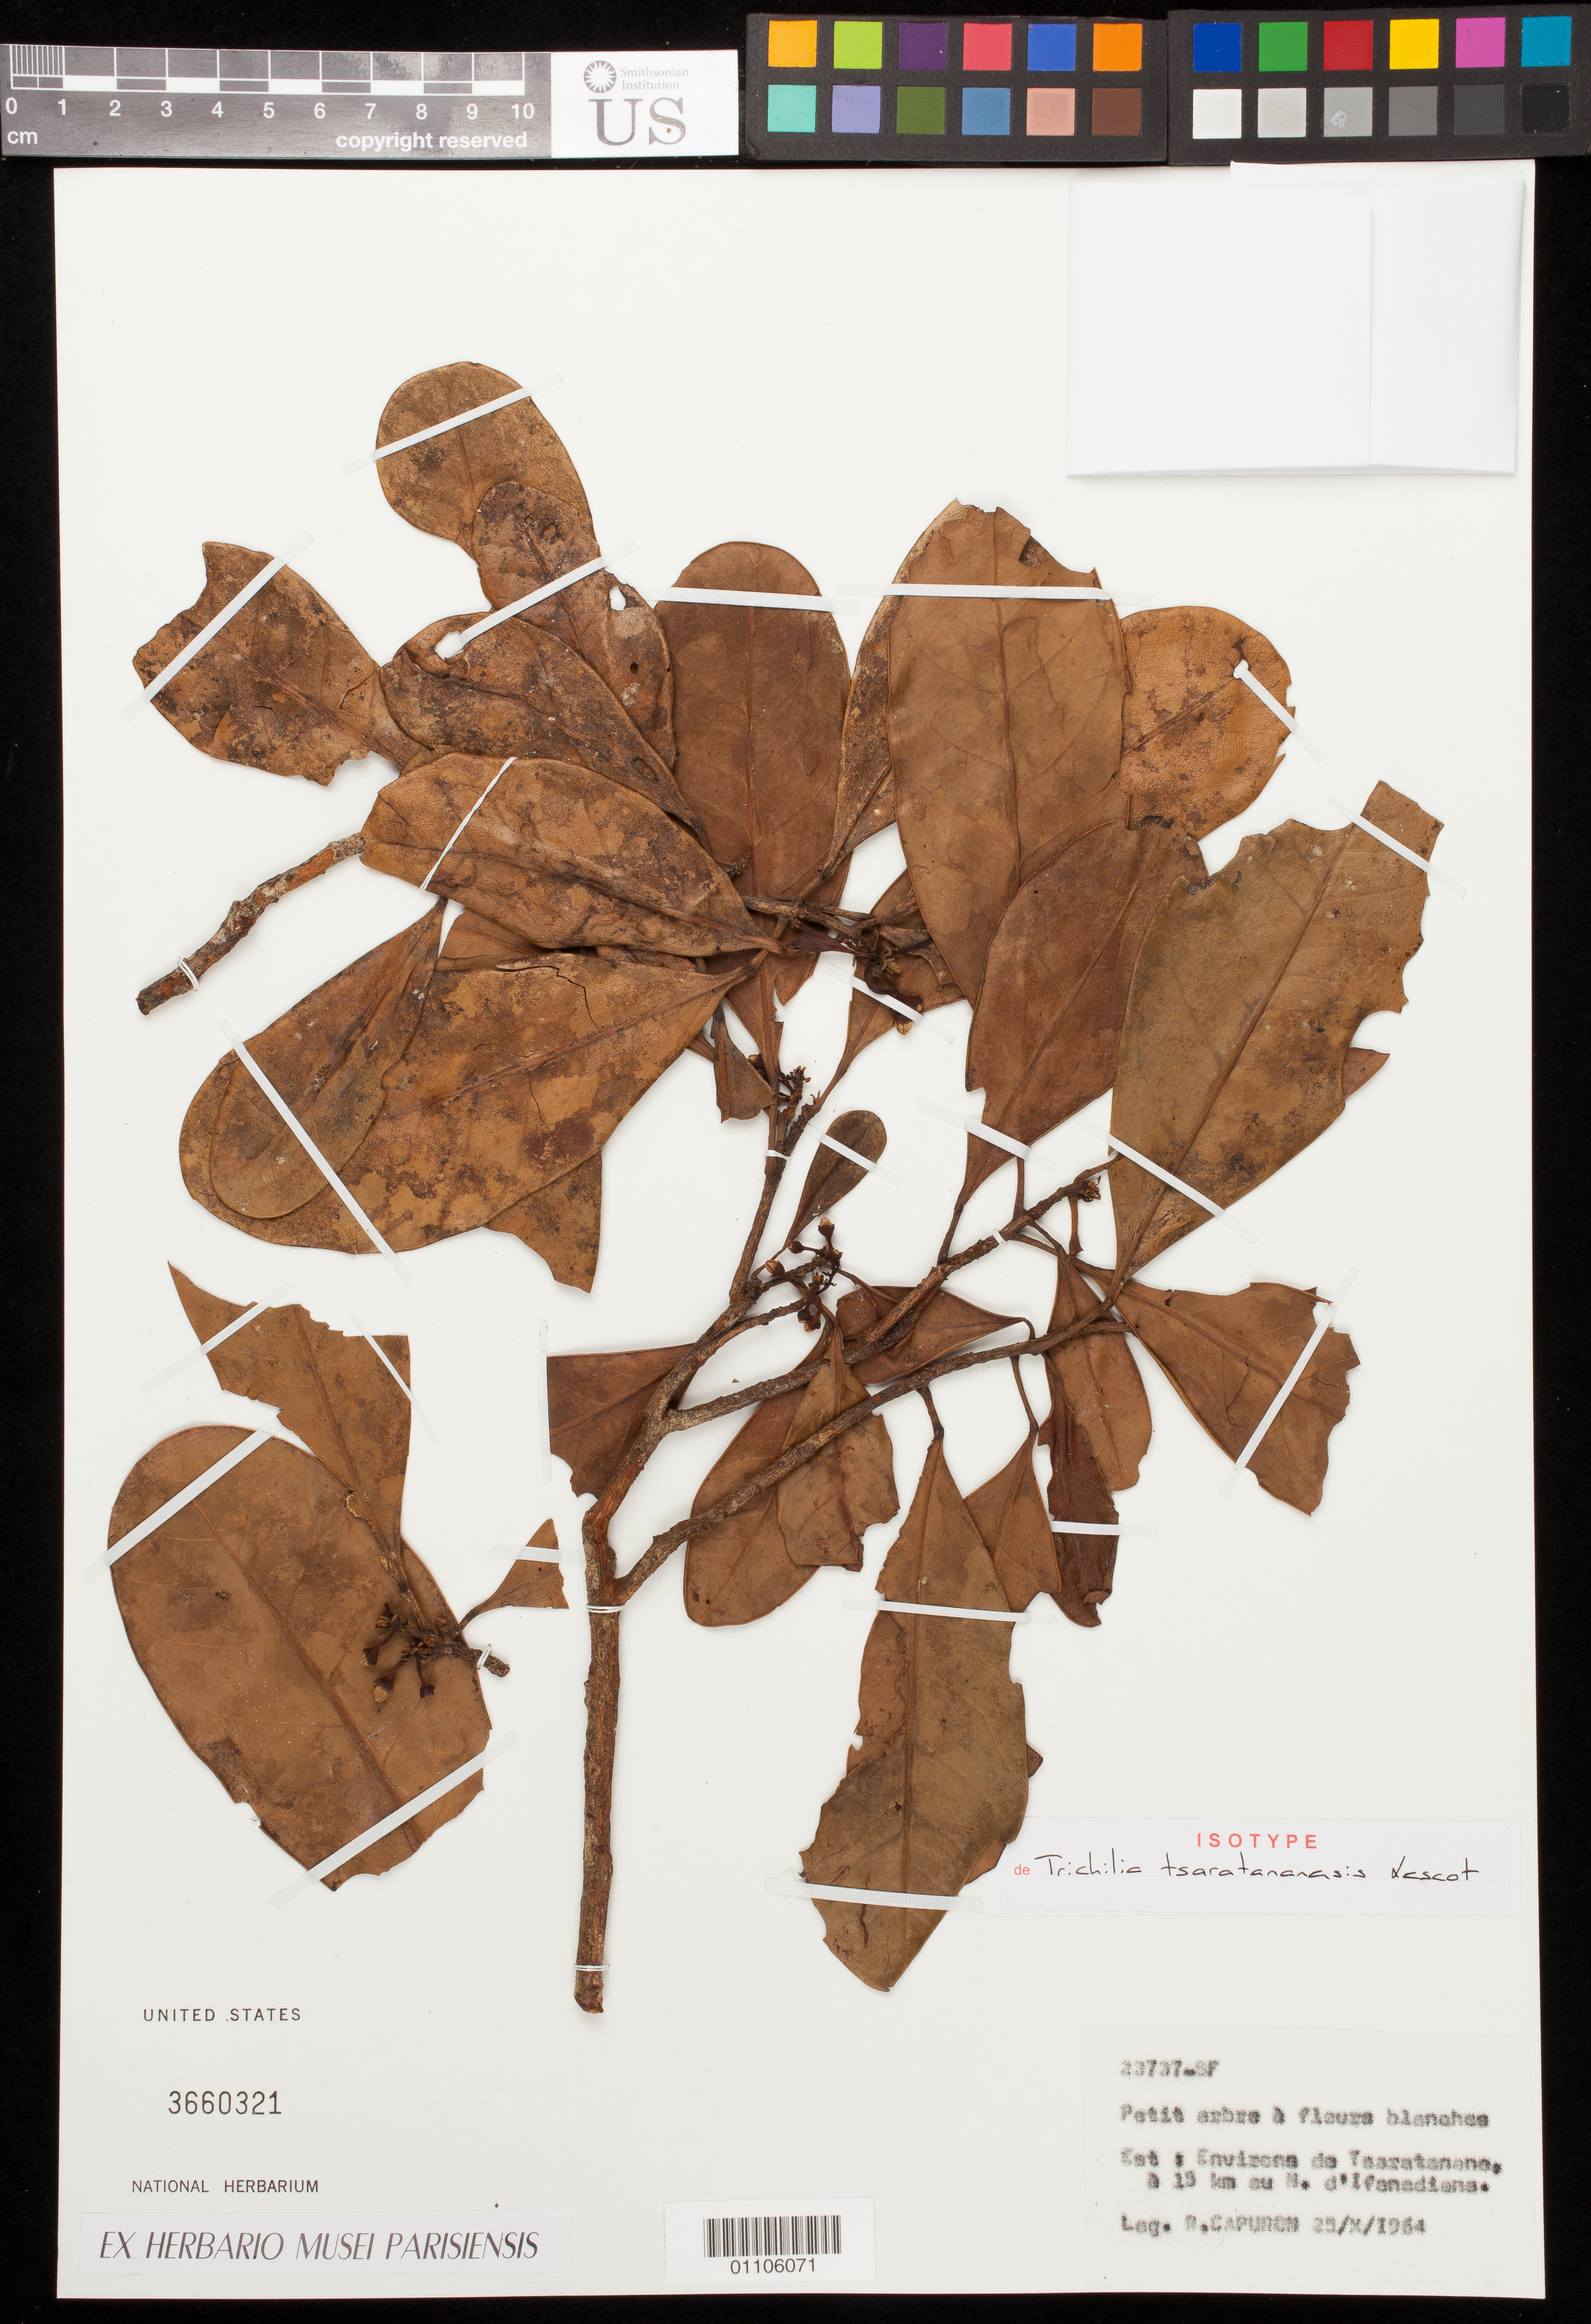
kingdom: Plantae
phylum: Tracheophyta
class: Magnoliopsida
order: Sapindales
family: Meliaceae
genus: Trichilia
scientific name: Trichilia tsaratananensis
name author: Lescot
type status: Isotype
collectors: R. P. Capuron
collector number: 23737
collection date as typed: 23/X/1964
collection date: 1964-10-23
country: Madagascar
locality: Est à environs de Tsaratanana, à 15 km au N. d'Ifanadiana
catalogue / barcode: US 3660321